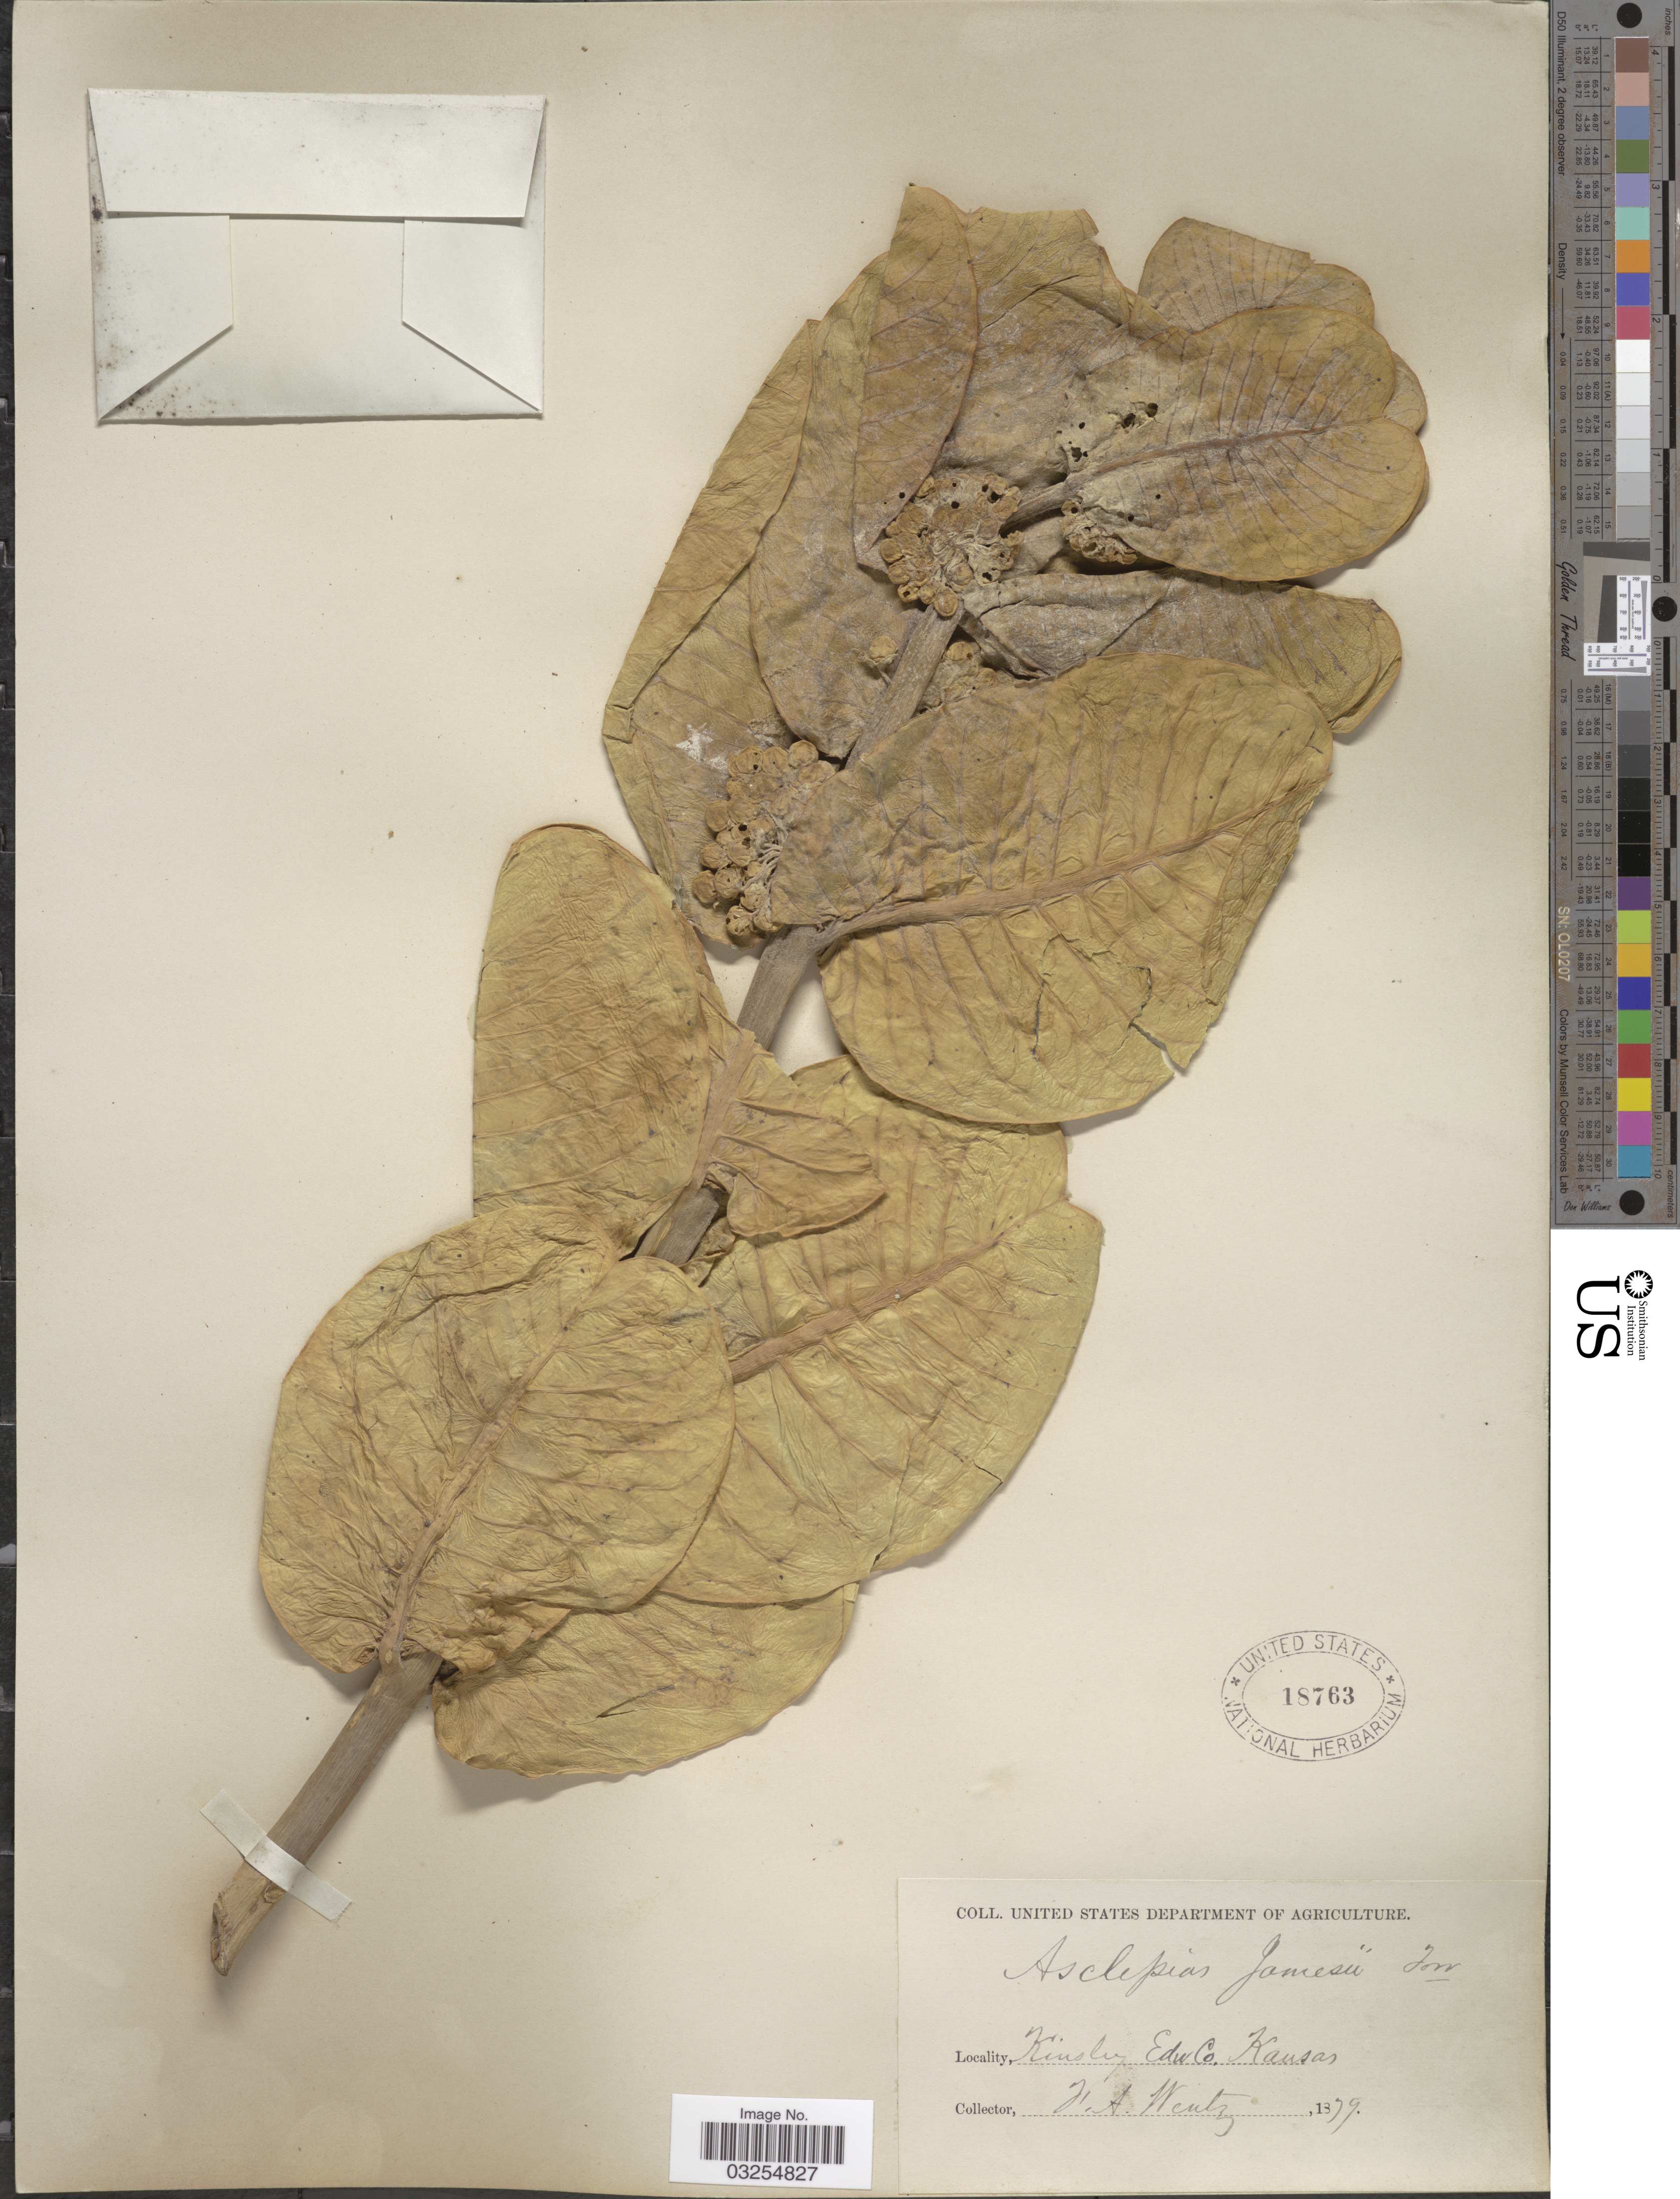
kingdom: Plantae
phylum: Tracheophyta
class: Magnoliopsida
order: Gentianales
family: Apocynaceae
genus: Asclepias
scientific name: Asclepias latifolia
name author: Torr.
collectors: F. Wentz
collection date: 1879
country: United States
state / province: Kansas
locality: Kinsley Edw Co.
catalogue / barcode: US 18763